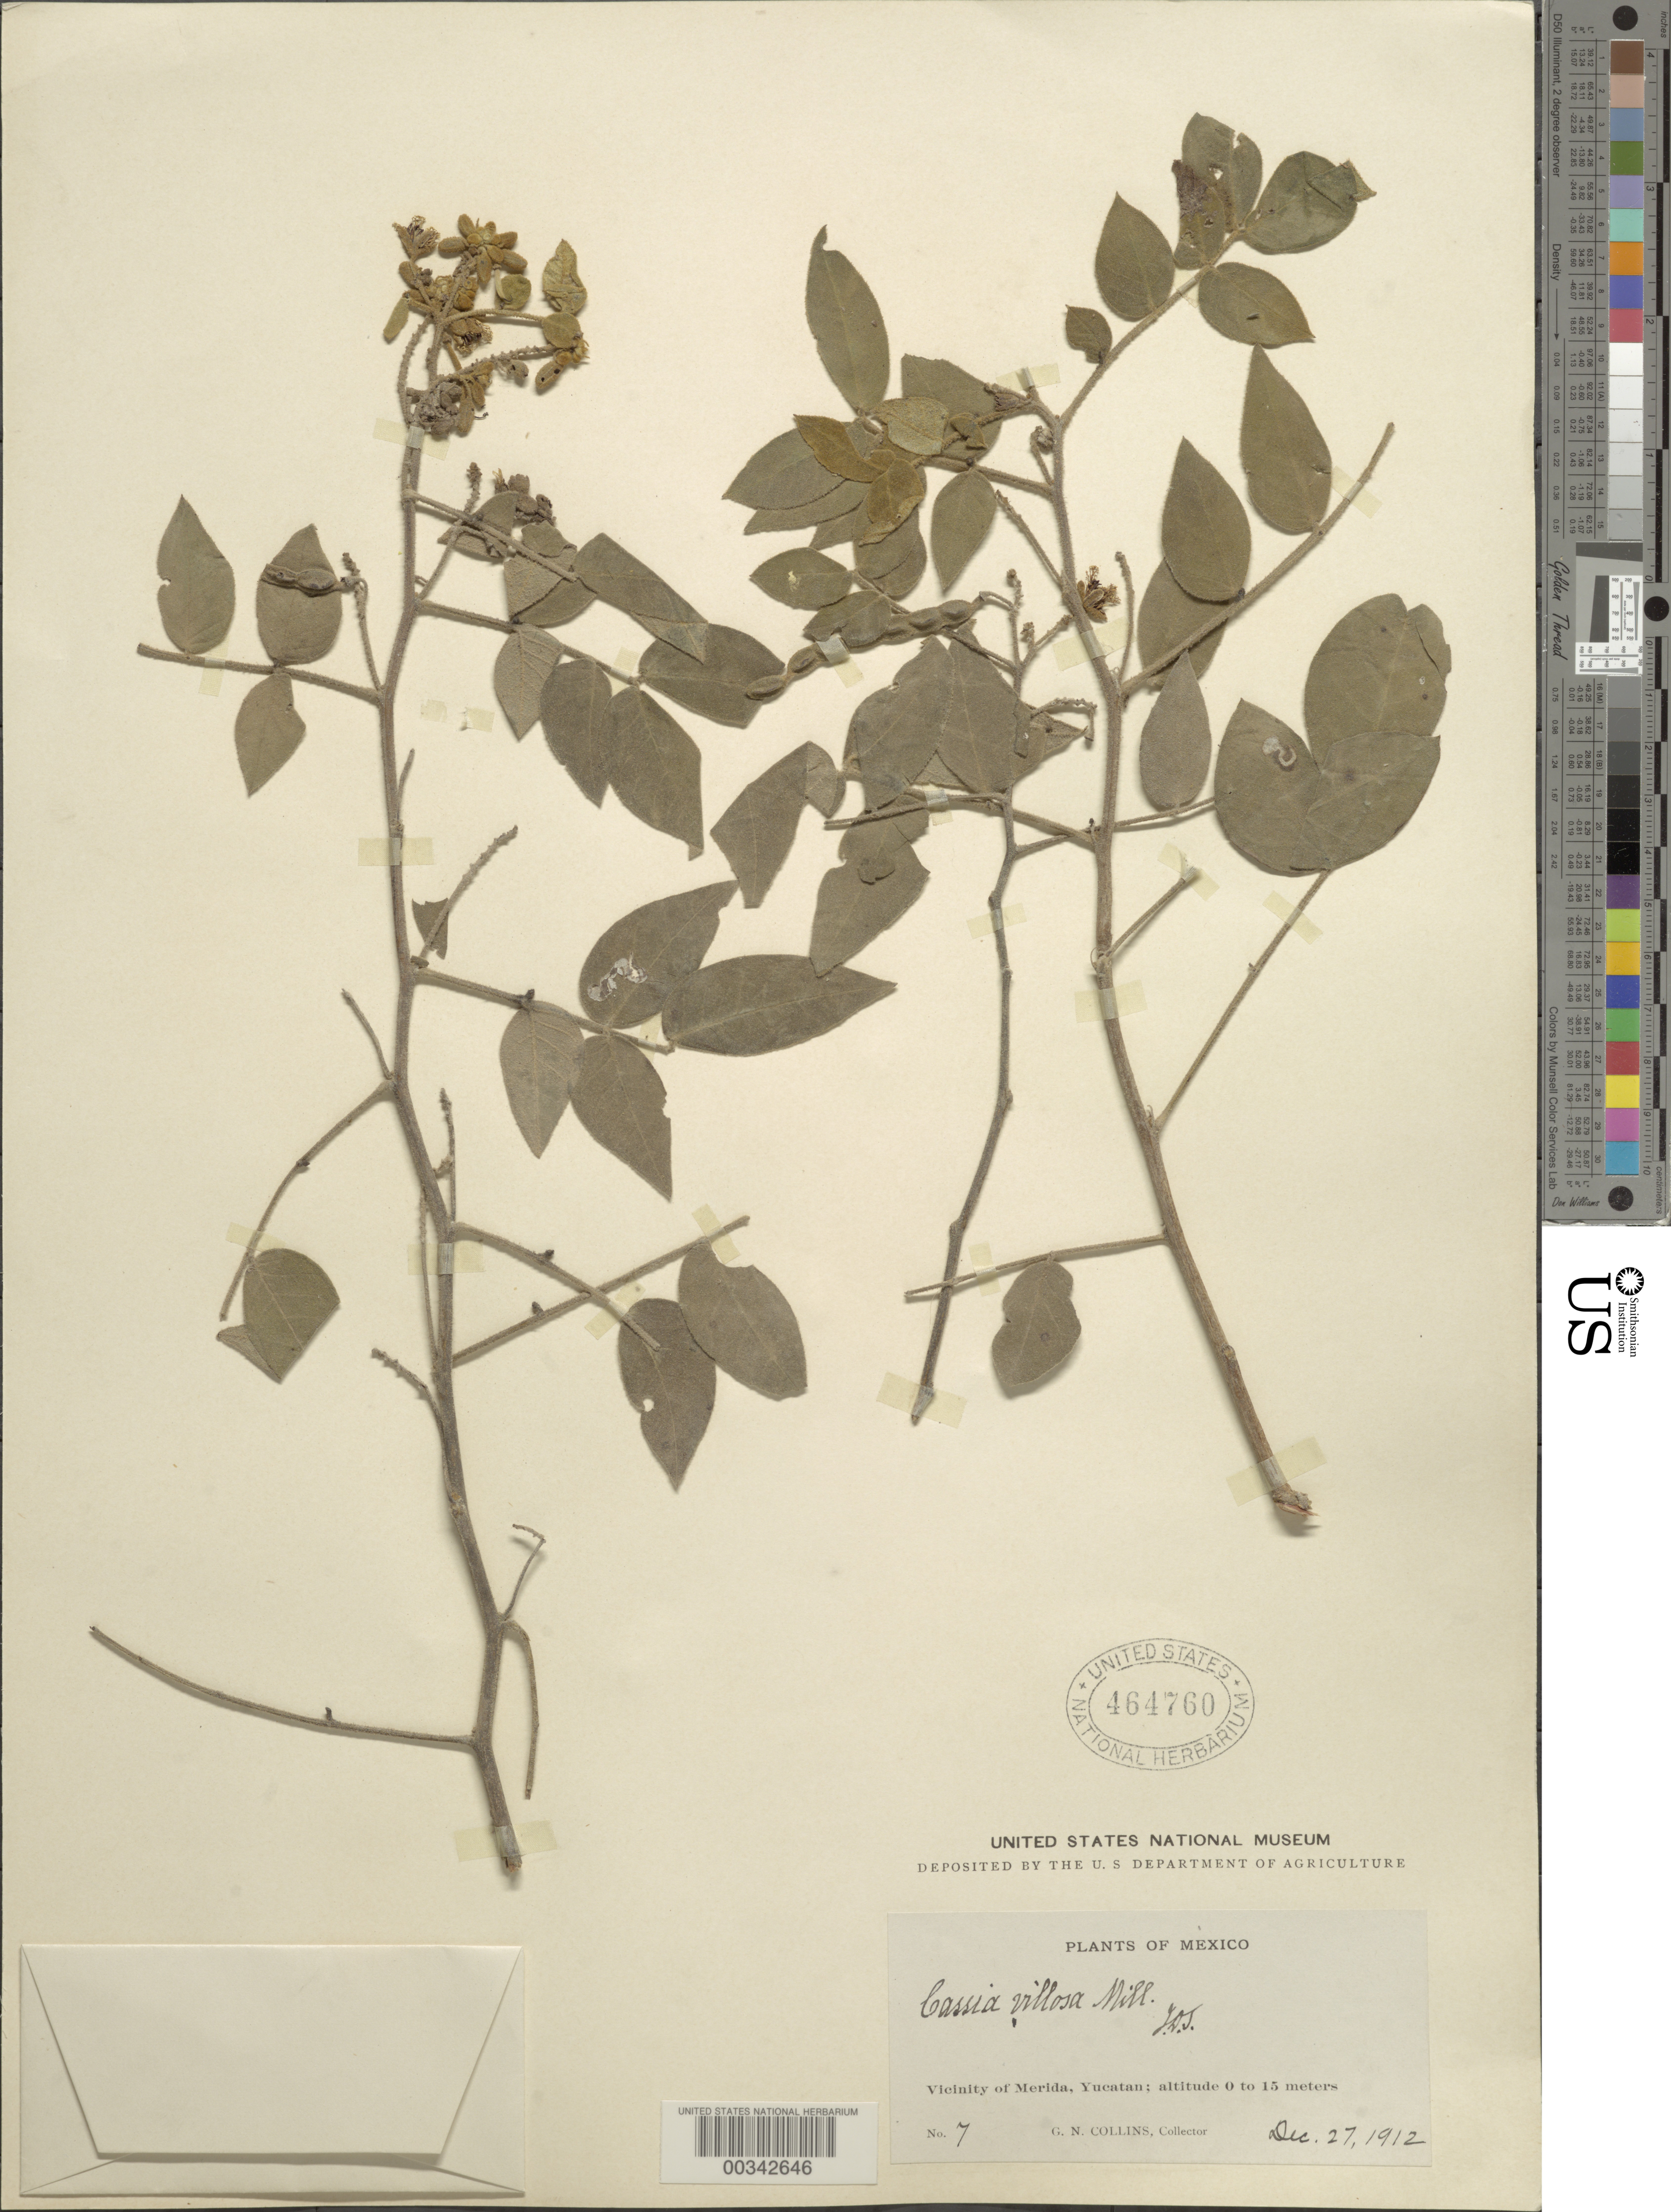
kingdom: Plantae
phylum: Tracheophyta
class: Magnoliopsida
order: Fabales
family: Fabaceae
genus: Senna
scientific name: Senna villosa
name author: (Mill.) H.S. Irwin & Barneby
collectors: G. Collins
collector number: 7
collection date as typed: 27 Dec 1912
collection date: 1912-12-27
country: Mexico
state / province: Yucatán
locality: Vicinity of merida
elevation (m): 0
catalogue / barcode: US 464760